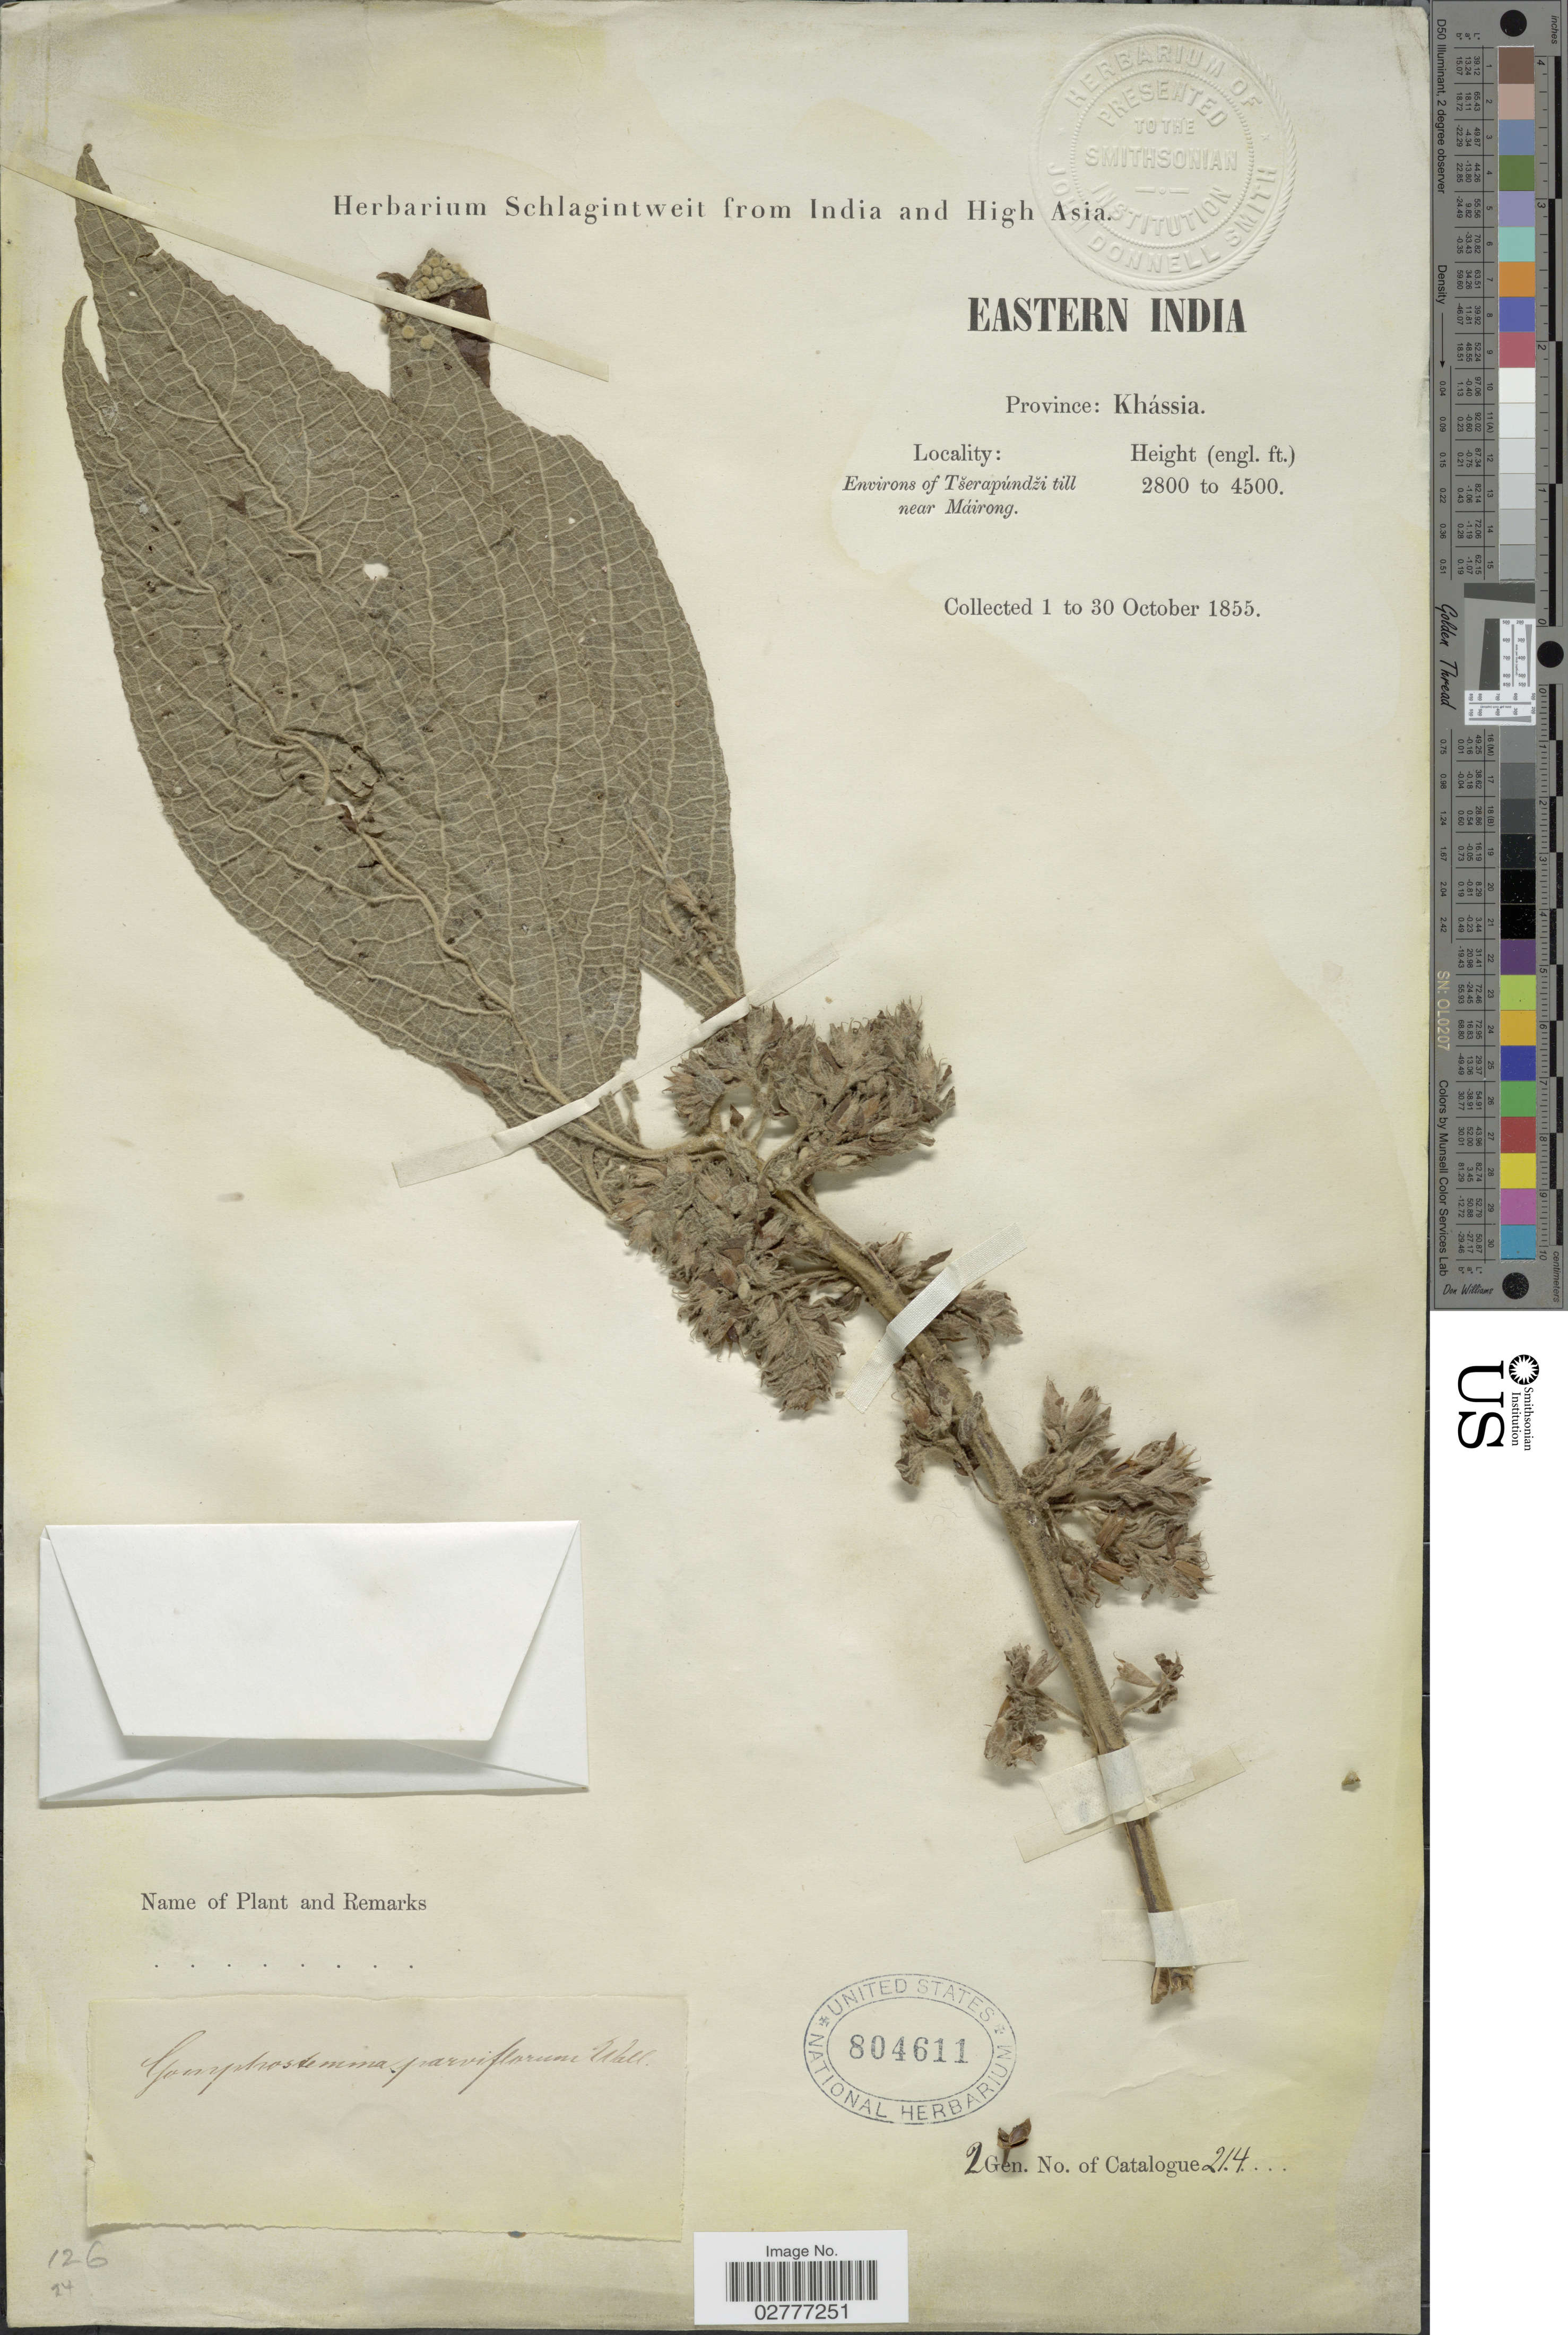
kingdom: Plantae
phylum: Tracheophyta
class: Magnoliopsida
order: Lamiales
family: Lamiaceae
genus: Gomphostemma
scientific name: Gomphostemma parviflorum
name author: Wall. ex Benth.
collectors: ex herb. Schlagintweit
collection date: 1855-10-01/1855-10-30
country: India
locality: Eastern India. Province: Khássia. Environs of Tsêrapúndzi till near Máirong.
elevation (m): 853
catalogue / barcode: US 804611